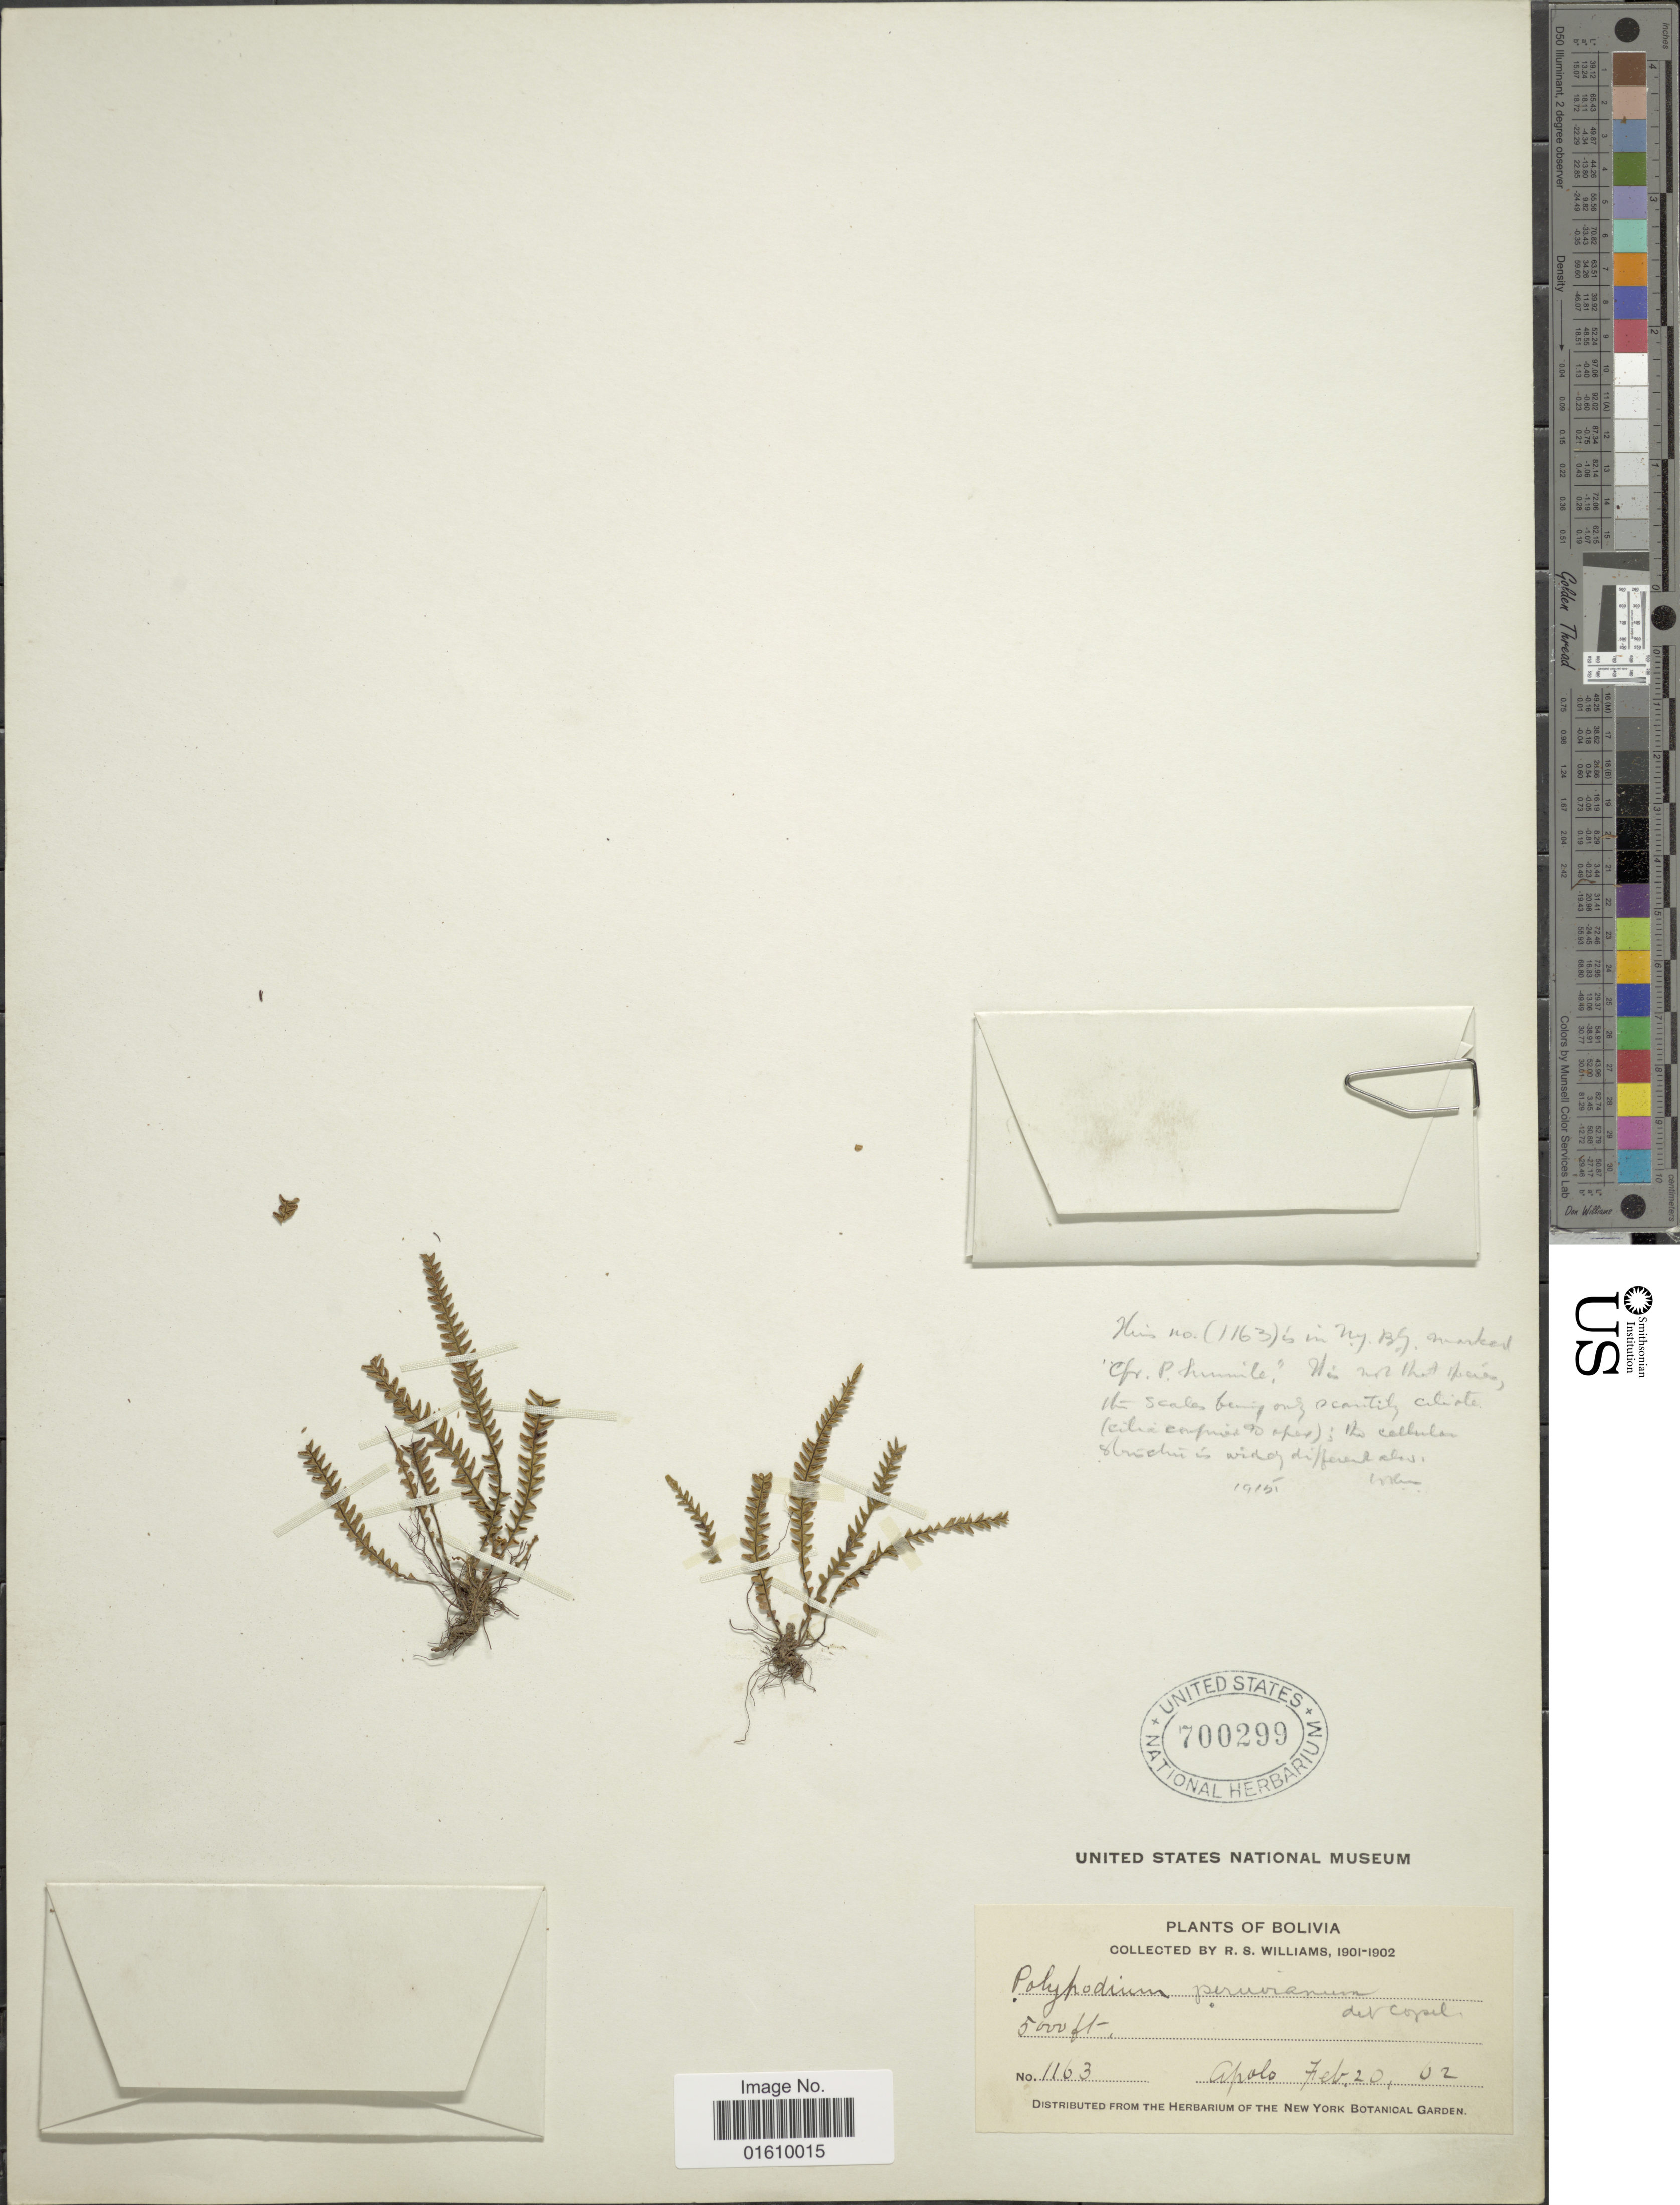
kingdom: Plantae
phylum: Tracheophyta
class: Polypodiopsida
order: Polypodiales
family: Polypodiaceae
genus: Melpomene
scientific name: Melpomene peruviana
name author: (Desv.) A.R. Sm. & R.C. Moran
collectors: R. S. Williams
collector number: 1163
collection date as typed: Feb. 20, 1902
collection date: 1902-02-20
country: Bolivia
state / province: La Paz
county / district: Franz Tamayo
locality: Apolo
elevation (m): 1524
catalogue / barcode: US 700299